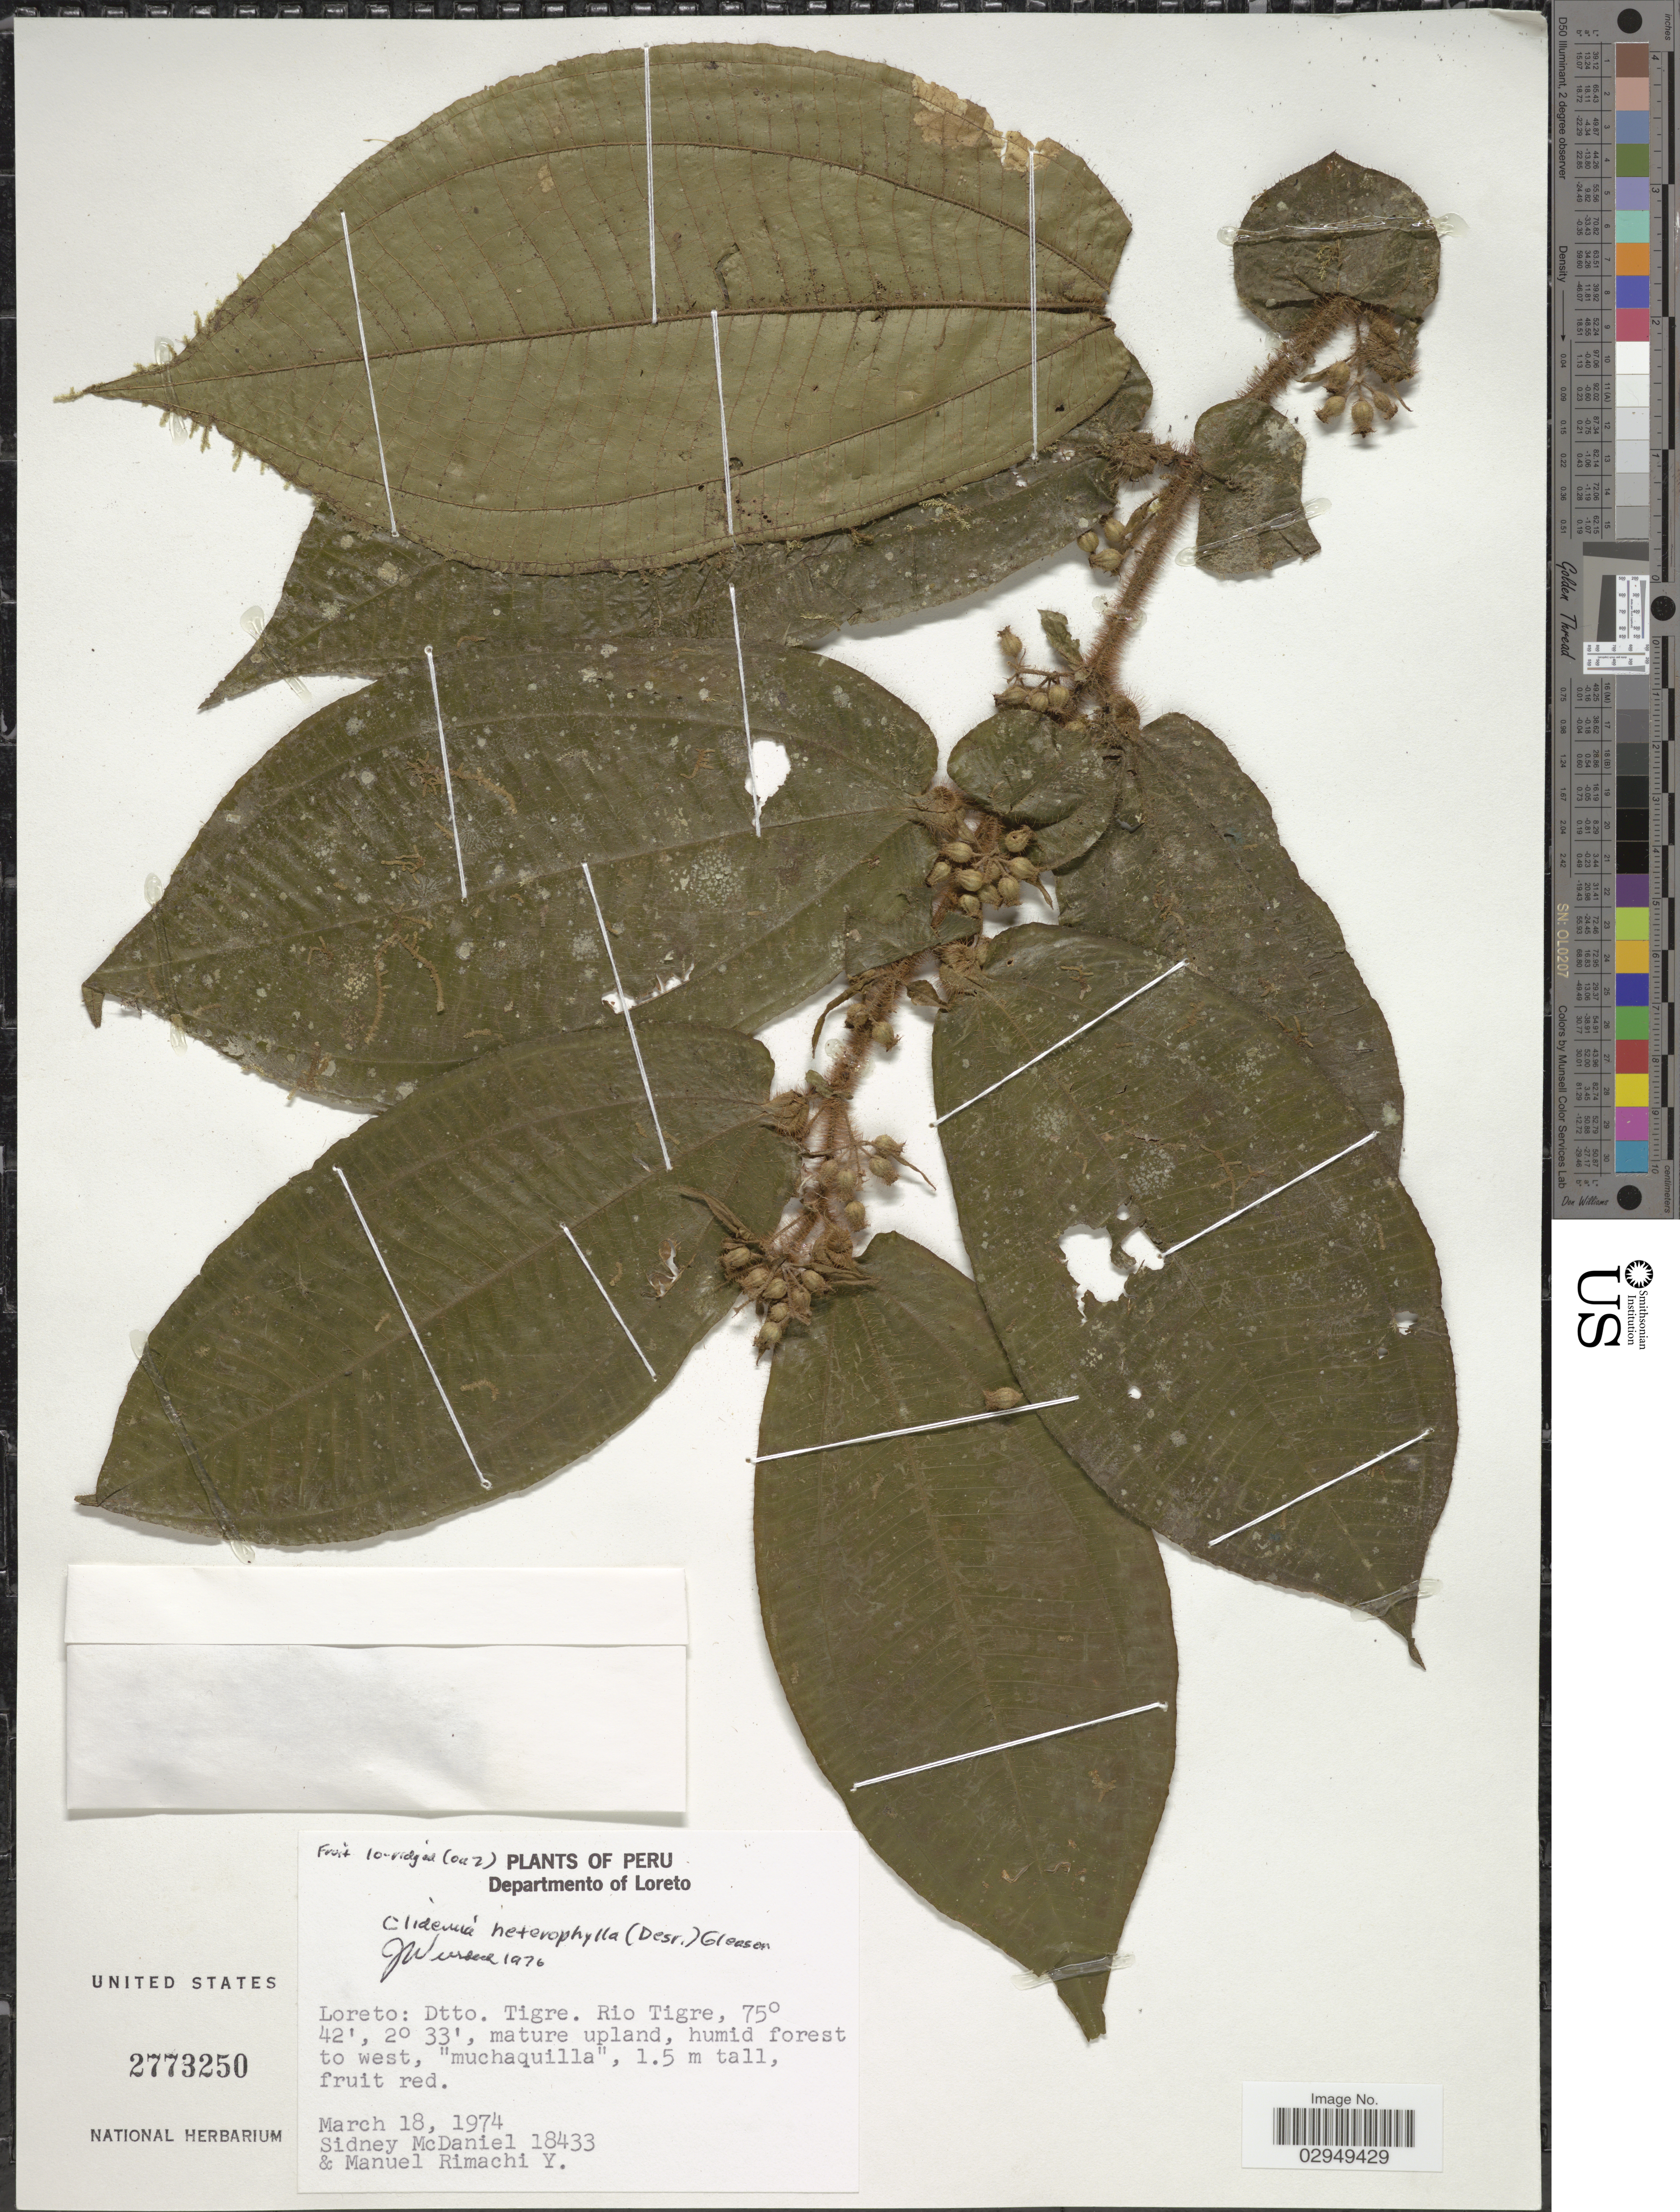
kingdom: Plantae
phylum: Tracheophyta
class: Magnoliopsida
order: Myrtales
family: Melastomataceae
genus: Clidemia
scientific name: Clidemia heterophylla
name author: Steud.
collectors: S. McDaniel & M. Rimachi Y.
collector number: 18433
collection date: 1974-03-18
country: Peru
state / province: Loreto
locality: Departmento of Loreto. Loreto: Dtto. Tigre. Rio Tigre.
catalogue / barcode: US 2773250